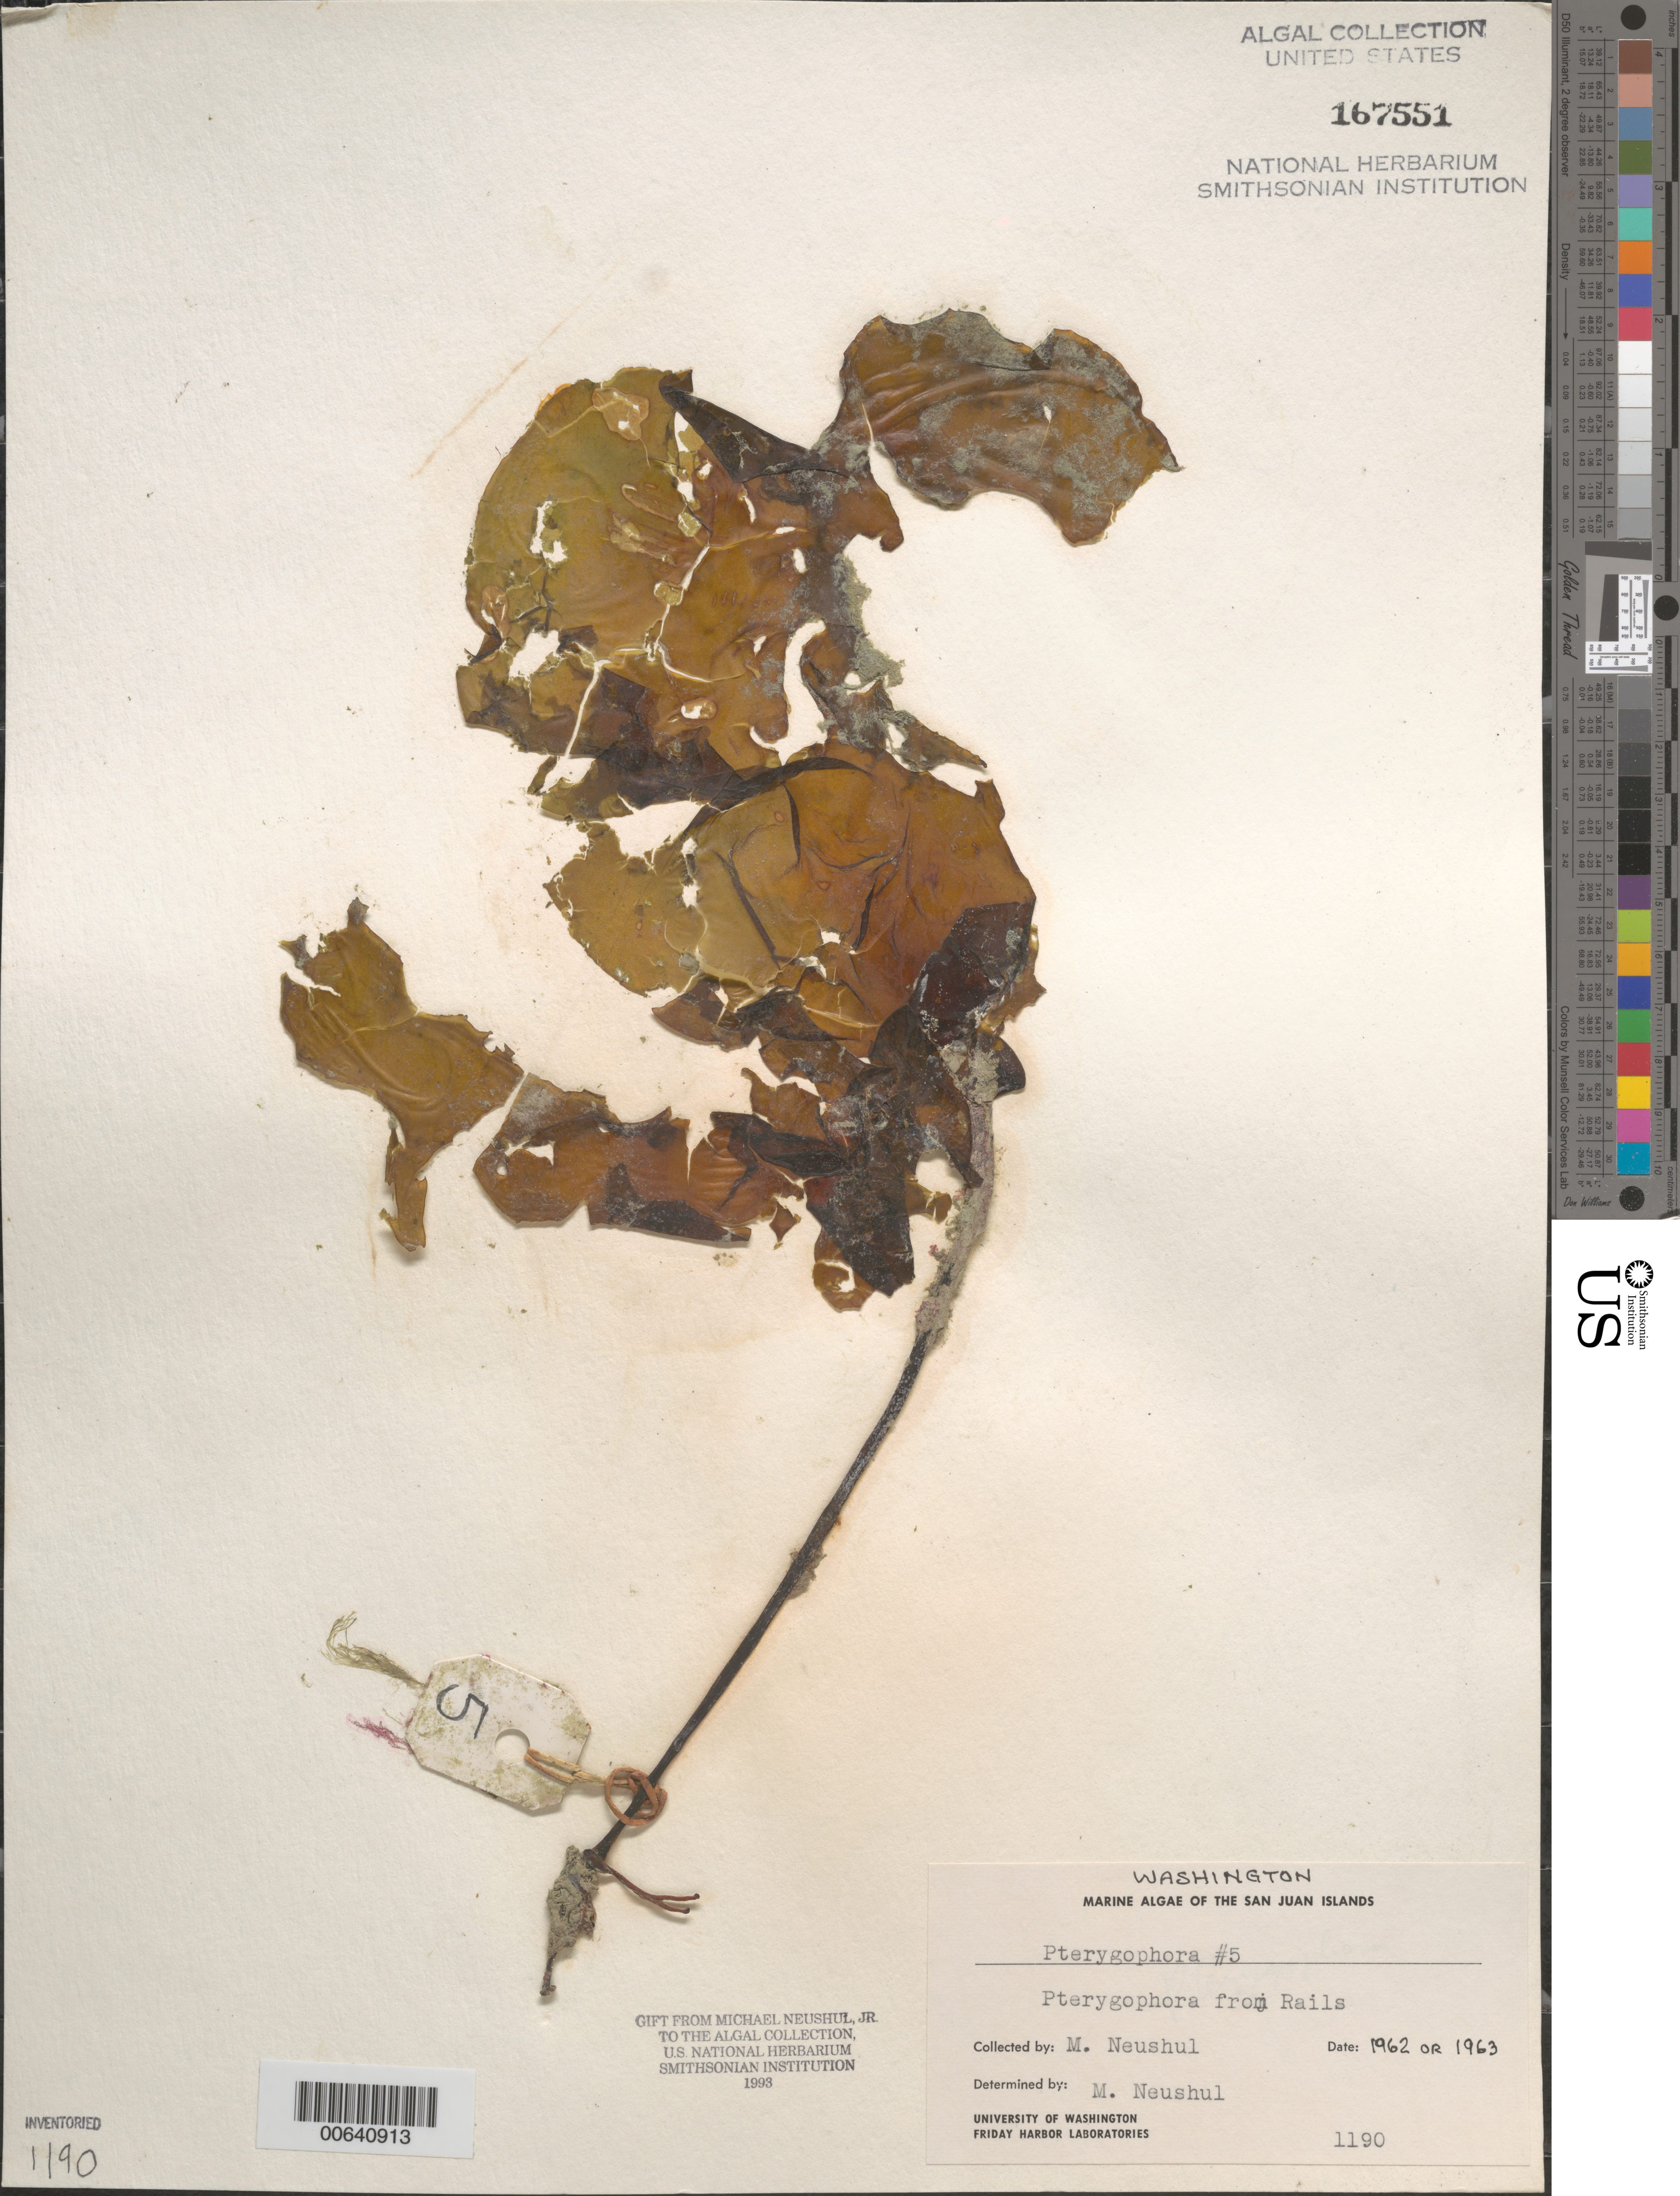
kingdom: Chromista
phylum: Ochrophyta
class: Phaeophyceae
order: Laminariales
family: Alariaceae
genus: Pterygophora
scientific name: Pterygophora sp.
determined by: Neushul, M.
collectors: M. Neushul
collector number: Neushul 1190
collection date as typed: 1962 or -- --- 1963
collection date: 1962 or 1963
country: United States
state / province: Washington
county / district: San Juan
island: San Juan Islands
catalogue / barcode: US 167551